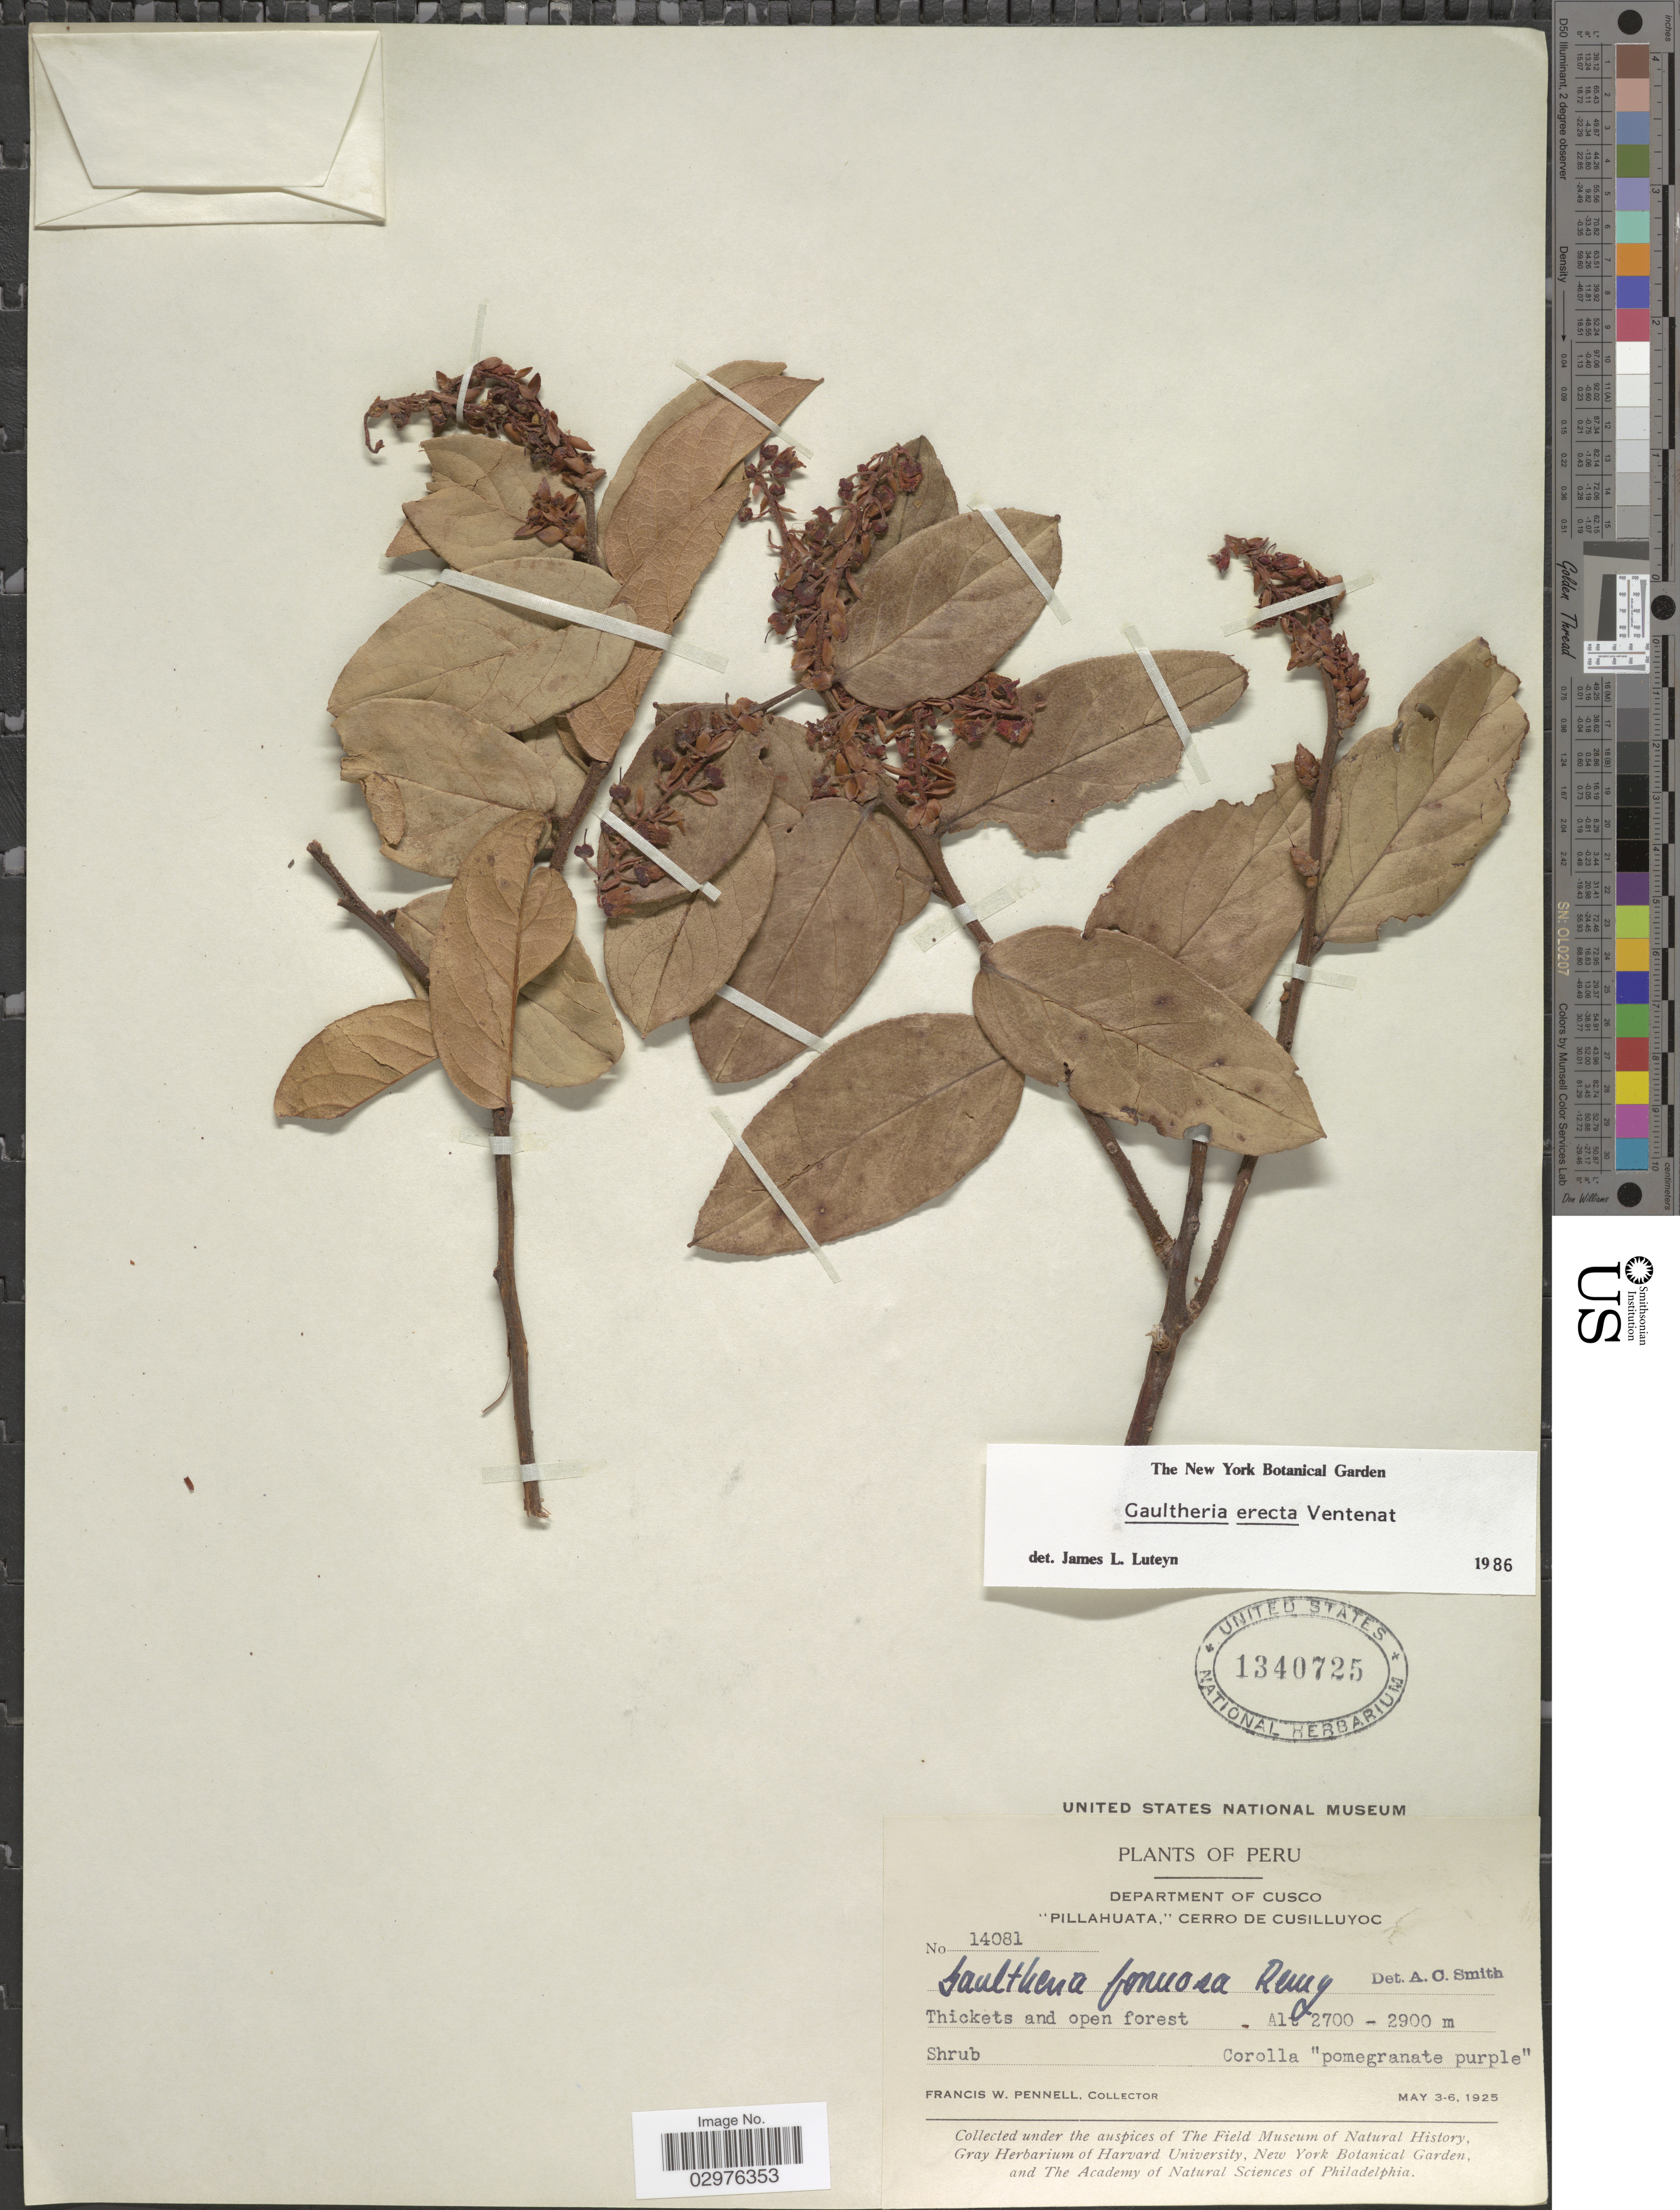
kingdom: Plantae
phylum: Tracheophyta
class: Magnoliopsida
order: Ericales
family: Ericaceae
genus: Gaultheria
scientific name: Gaultheria erecta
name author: Vent.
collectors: F. W. Pennell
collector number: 14081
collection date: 1925-05-03/1925-05-06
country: Peru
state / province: Cusco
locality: Department of Cusco "Pillahuata," Cerro de Cusilluyoc. Thickets and open forest.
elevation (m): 2700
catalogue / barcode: US 1340725